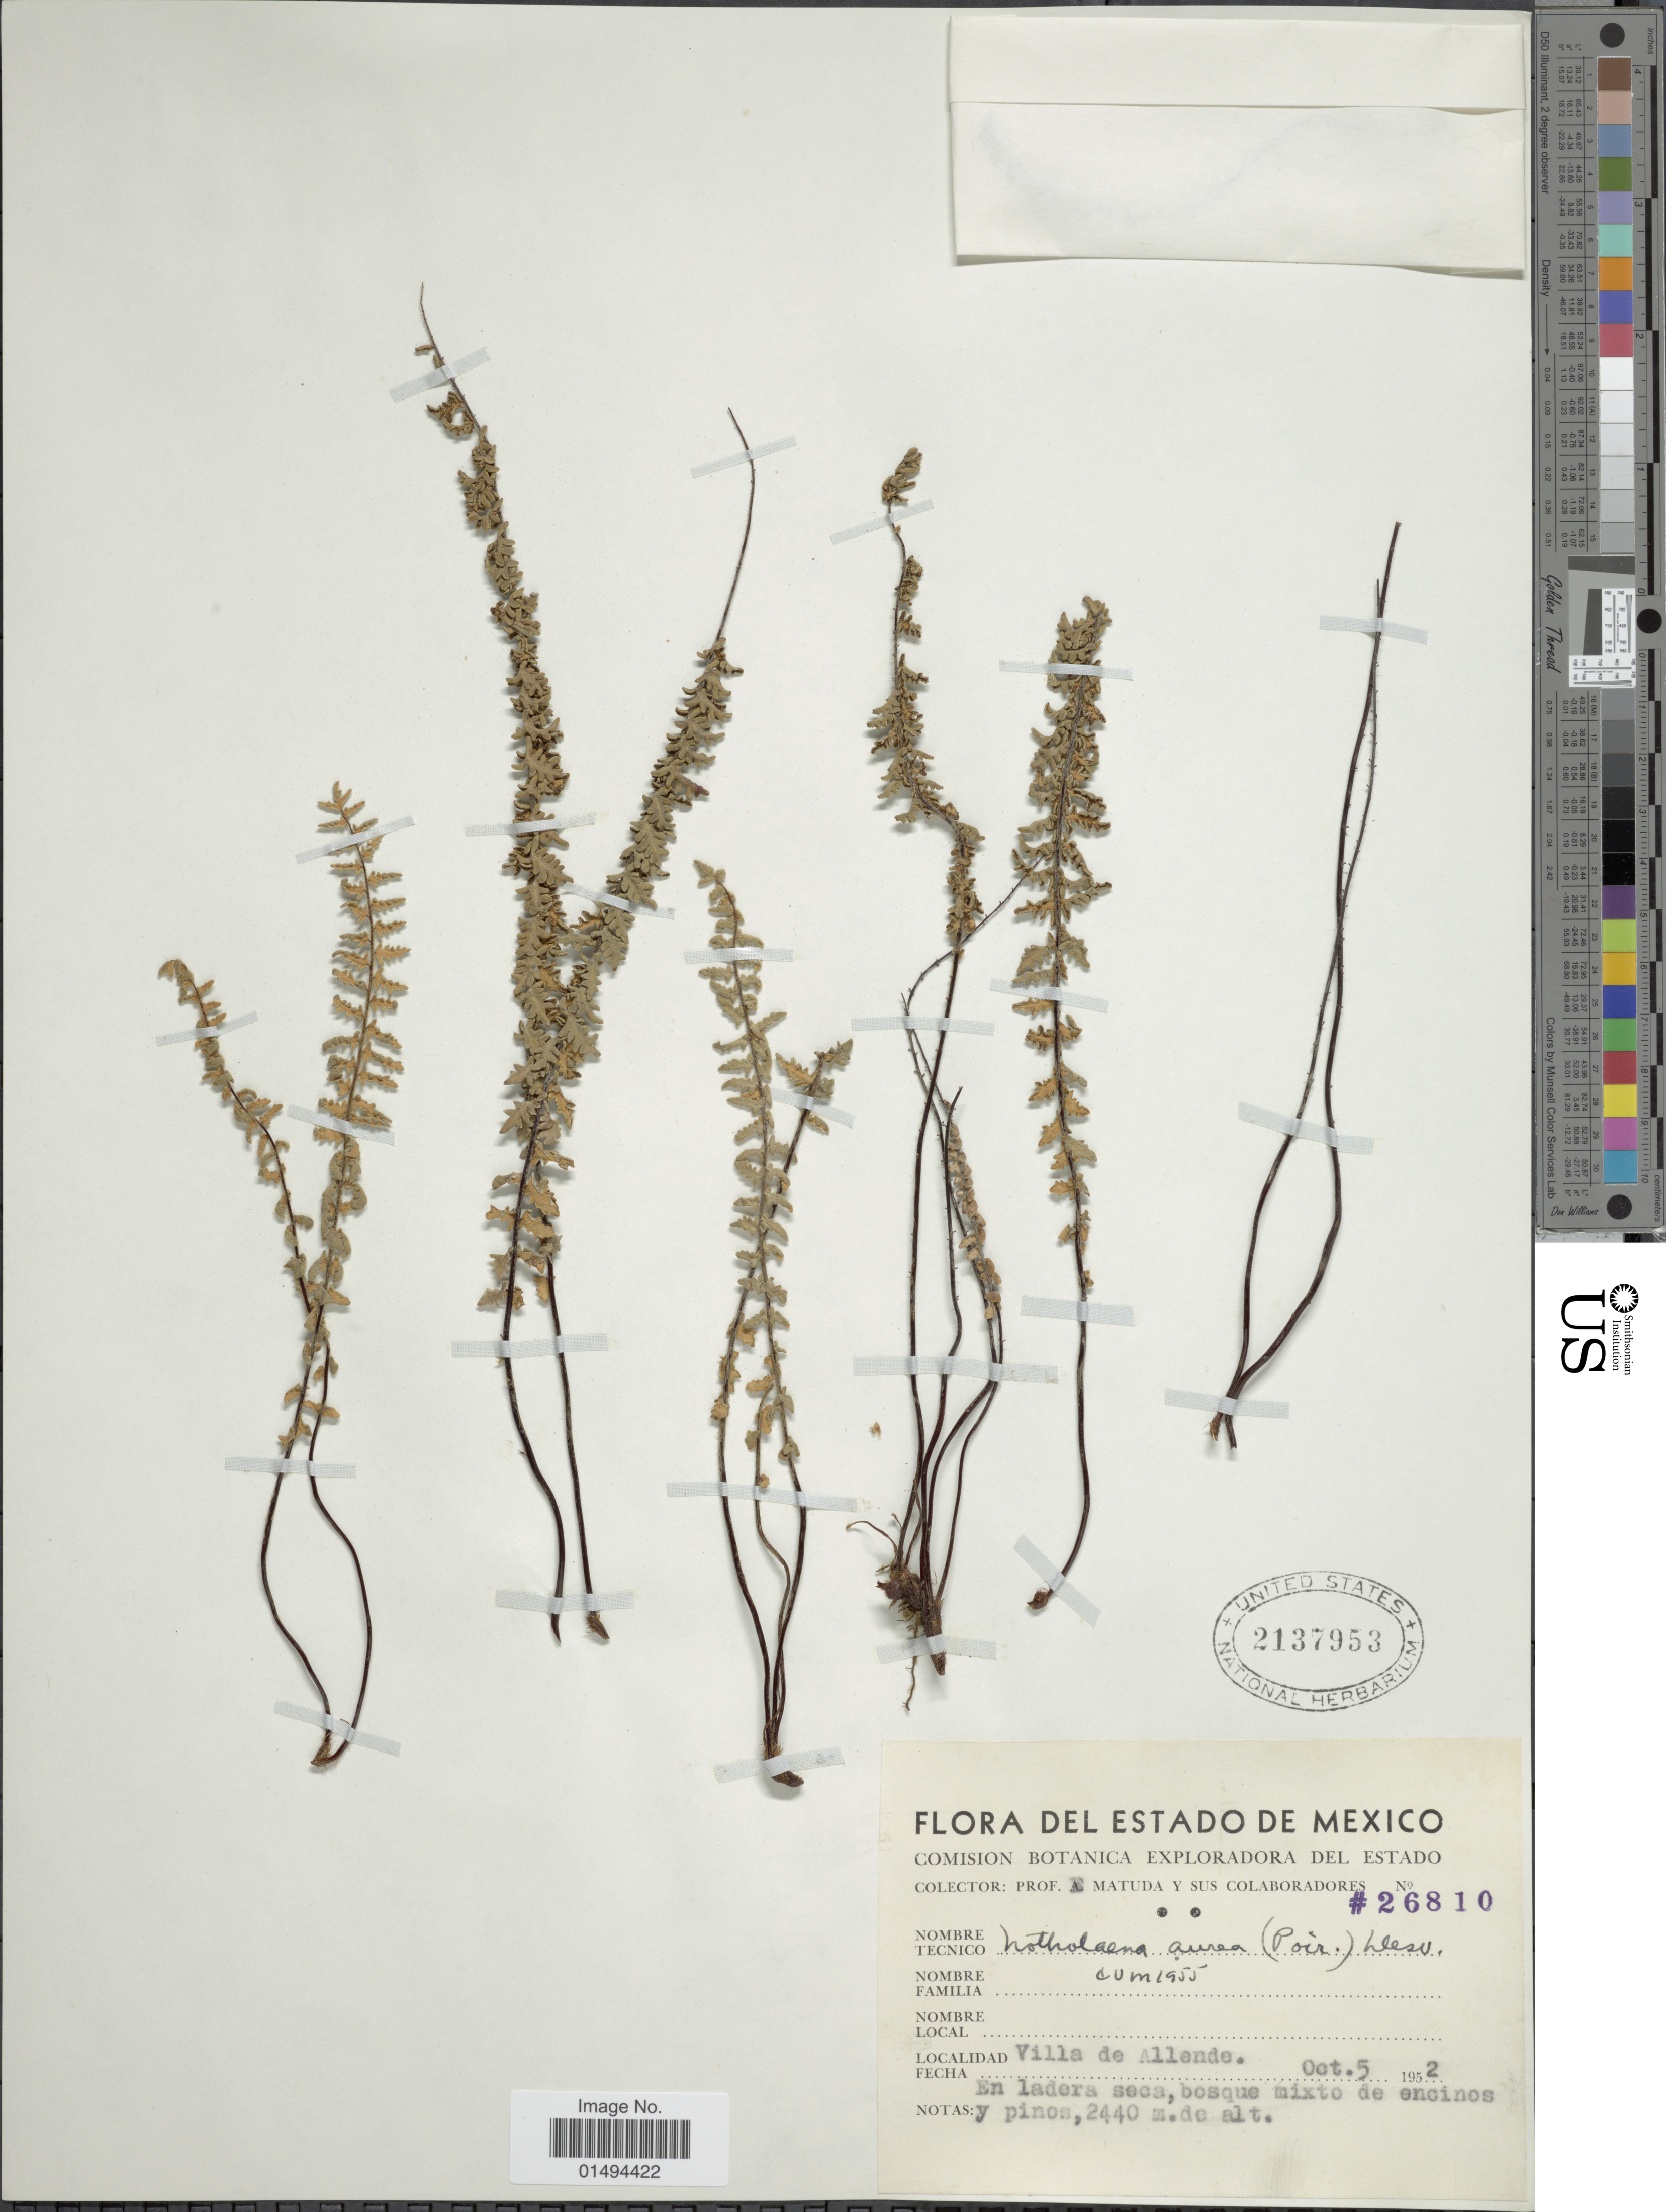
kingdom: Plantae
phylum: Tracheophyta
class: Polypodiopsida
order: Polypodiales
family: Pteridaceae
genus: Myriopteris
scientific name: Myriopteris aurea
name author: (Poir.) Grusz & Windham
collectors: E. Matuda & Sus Colaboradores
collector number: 26810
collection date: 1952-10-05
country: Mexico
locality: Villa de Allende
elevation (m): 2440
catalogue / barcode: US 2137953